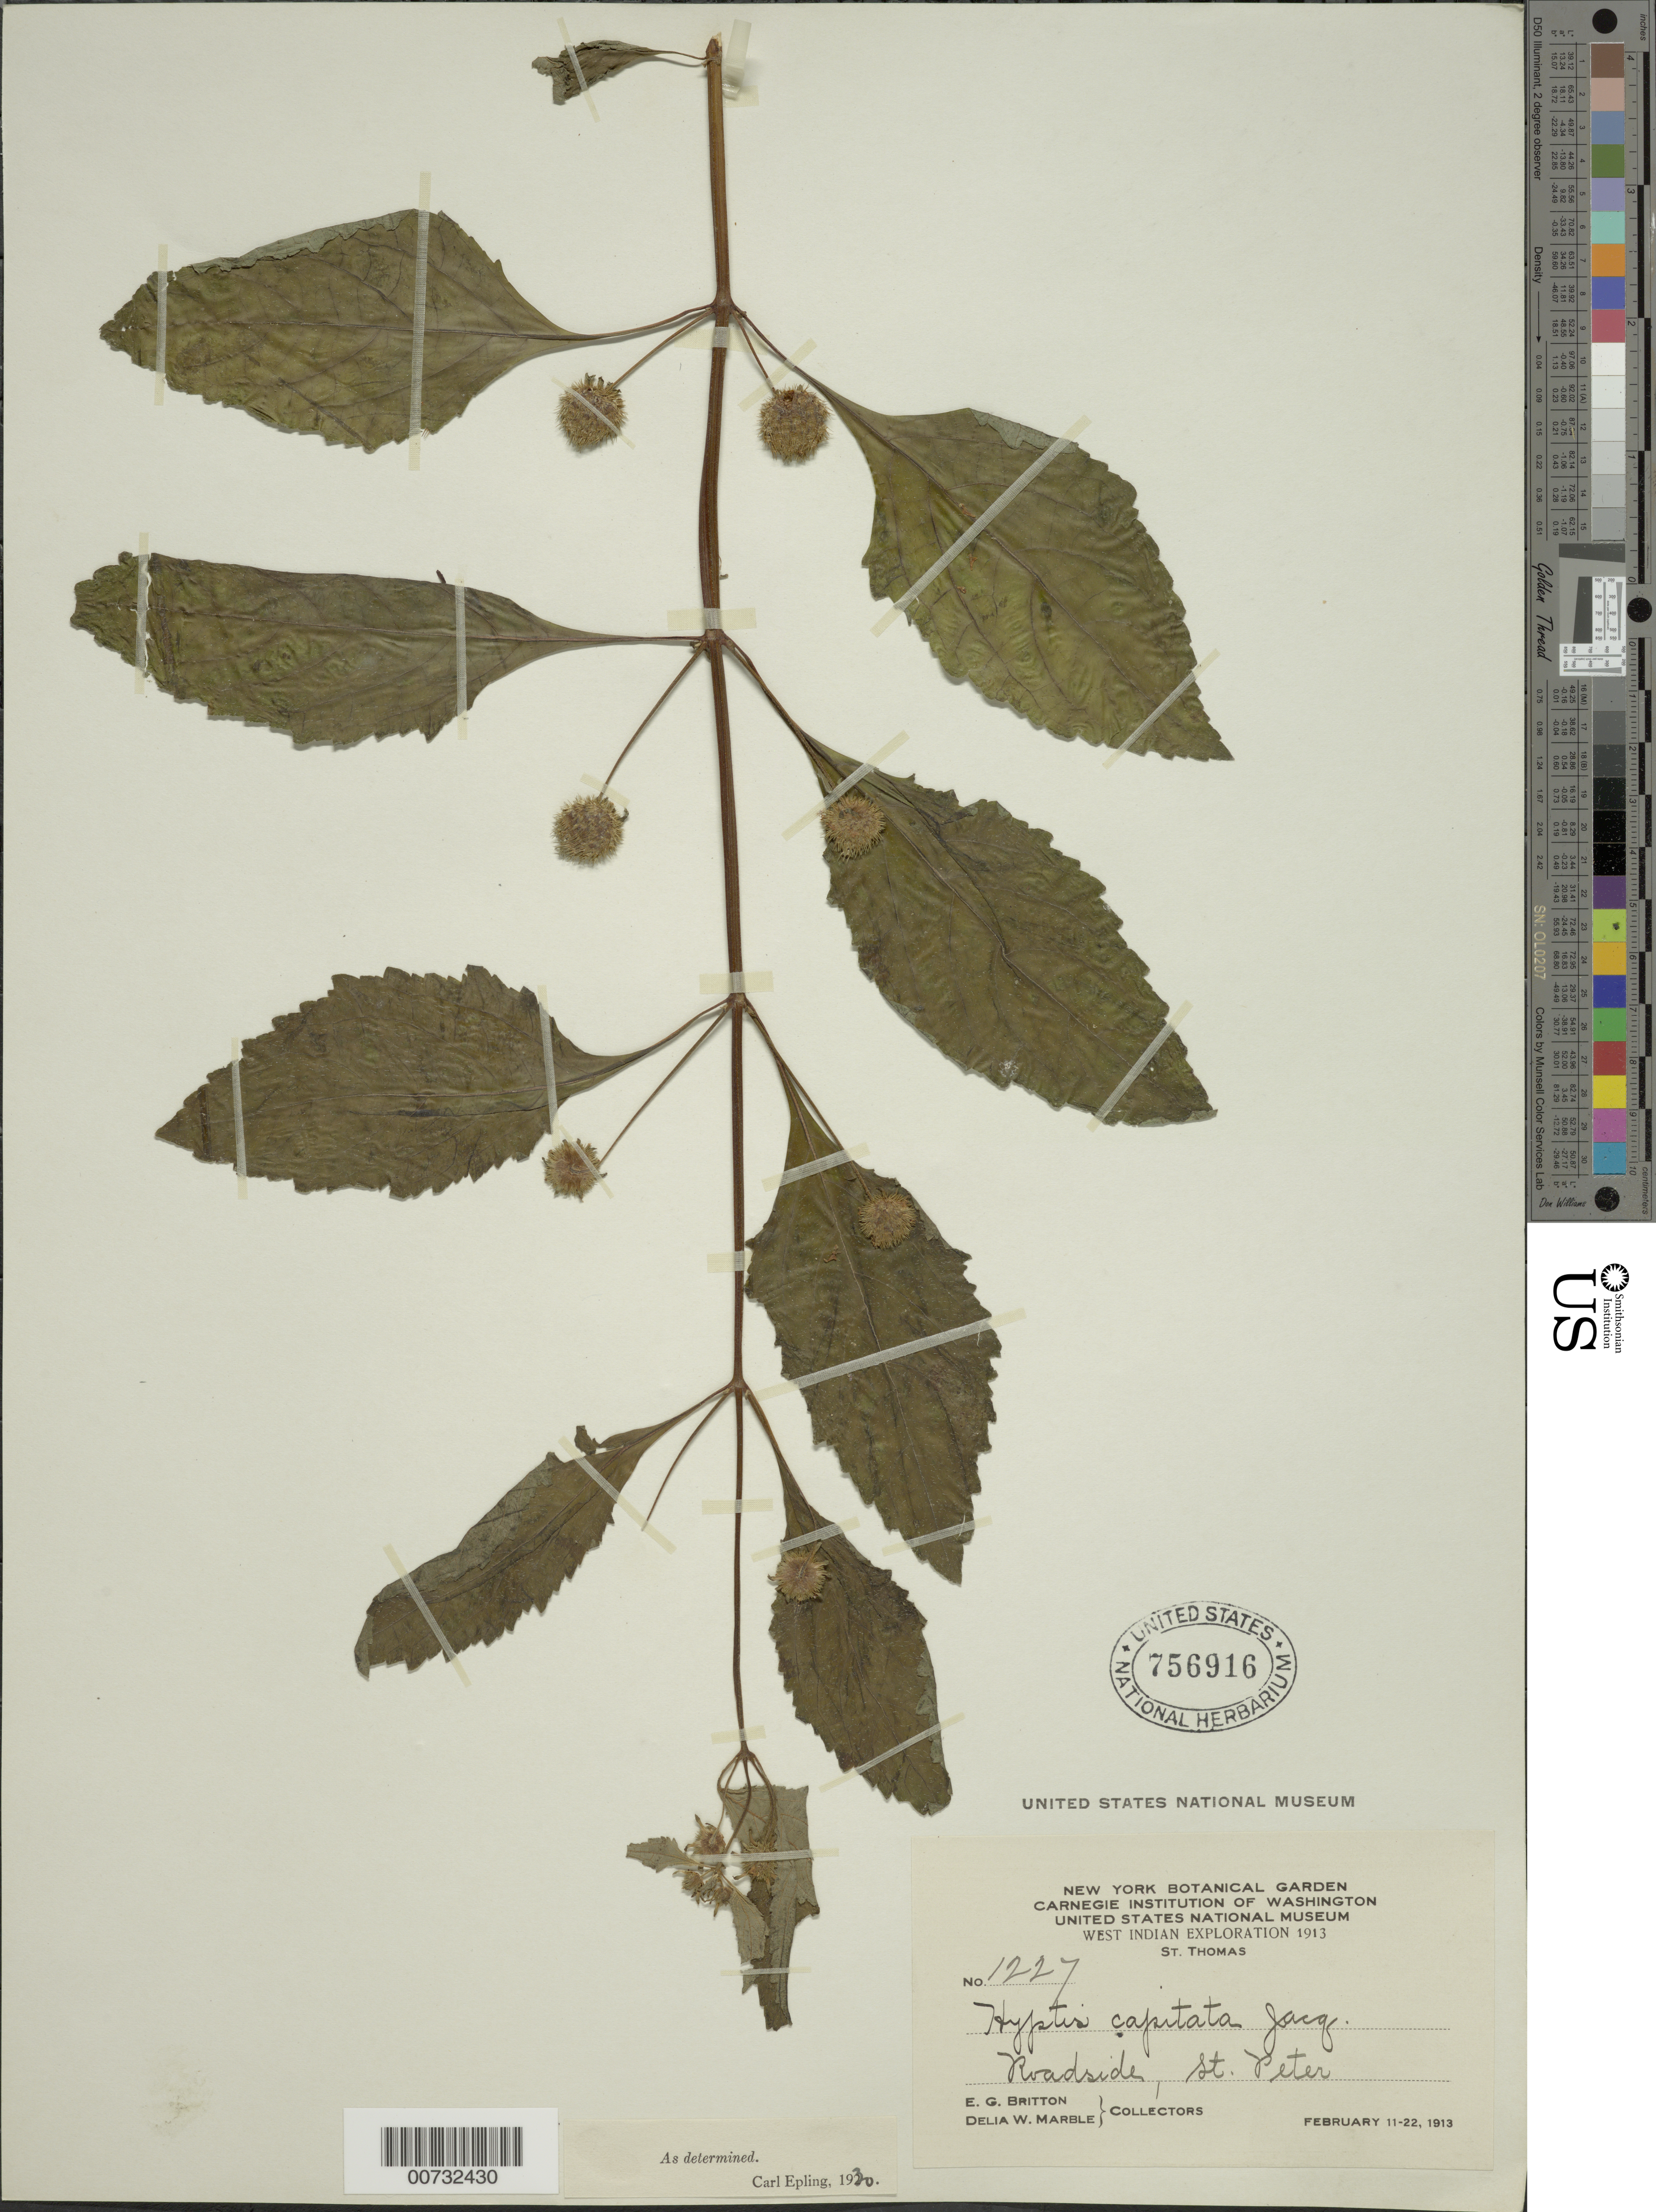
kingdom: Plantae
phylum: Tracheophyta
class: Magnoliopsida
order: Lamiales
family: Lamiaceae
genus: Hyptis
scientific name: Hyptis capitata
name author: Jacq.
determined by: Epling, C. C.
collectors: E. G. Britton & D. W. Marble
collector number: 1227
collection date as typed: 11 Feb 1913 to 22 Feb 1913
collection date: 1913-02-11/1913-02-22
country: U.S. Virgin Islands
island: St. Thomas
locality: St. Thomas; St. Peter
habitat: Roadside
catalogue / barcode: US 756916